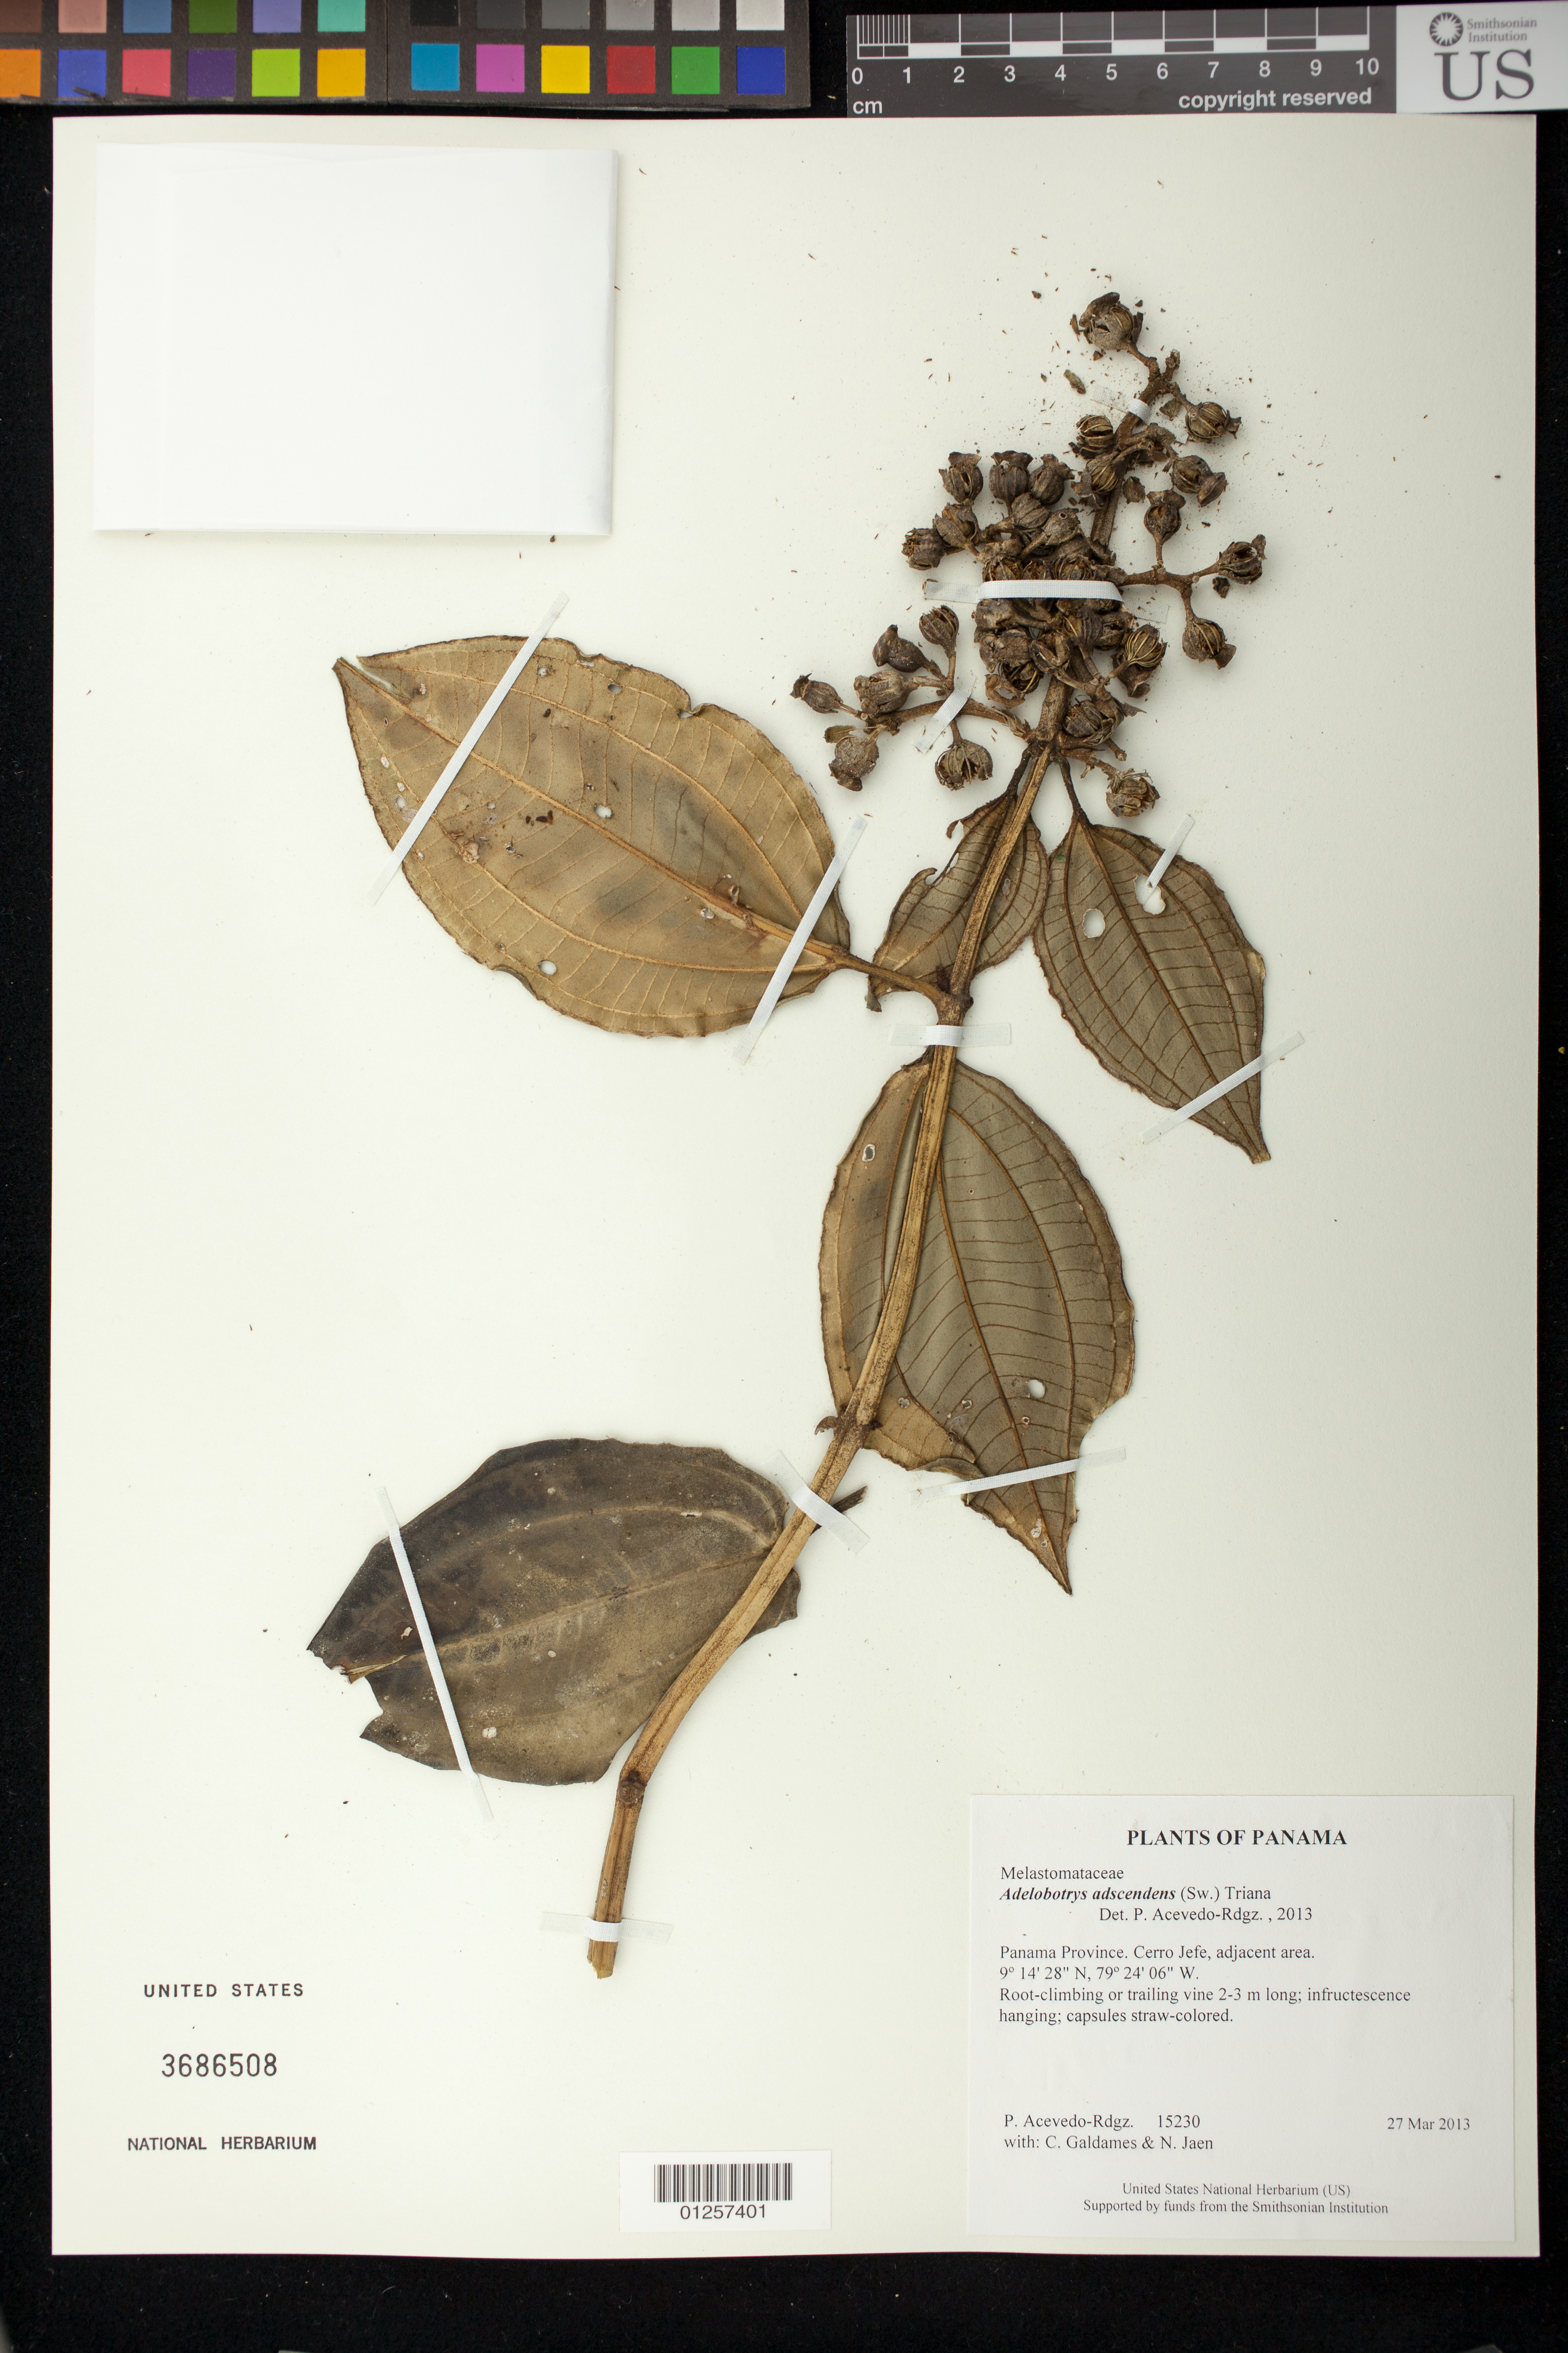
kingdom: Plantae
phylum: Tracheophyta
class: Magnoliopsida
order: Myrtales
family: Melastomataceae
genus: Adelobotrys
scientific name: Adelobotrys adscendens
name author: (Sw.) Triana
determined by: Acevedo-Rodríguez, P., (BOT), Smithsonian Institution - National Museum of Natural History (UNITED STATES)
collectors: P. Acevedo-Rodr., C. Galdames & N. Jaén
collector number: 15230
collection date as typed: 27 Mar 2013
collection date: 2013-03-27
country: Panama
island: Panama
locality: Cerro Jefe, adjacent area..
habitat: Elfin woodland vegetation with many Colpothrinax palms.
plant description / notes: US, PMA, NY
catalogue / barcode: US 3686508